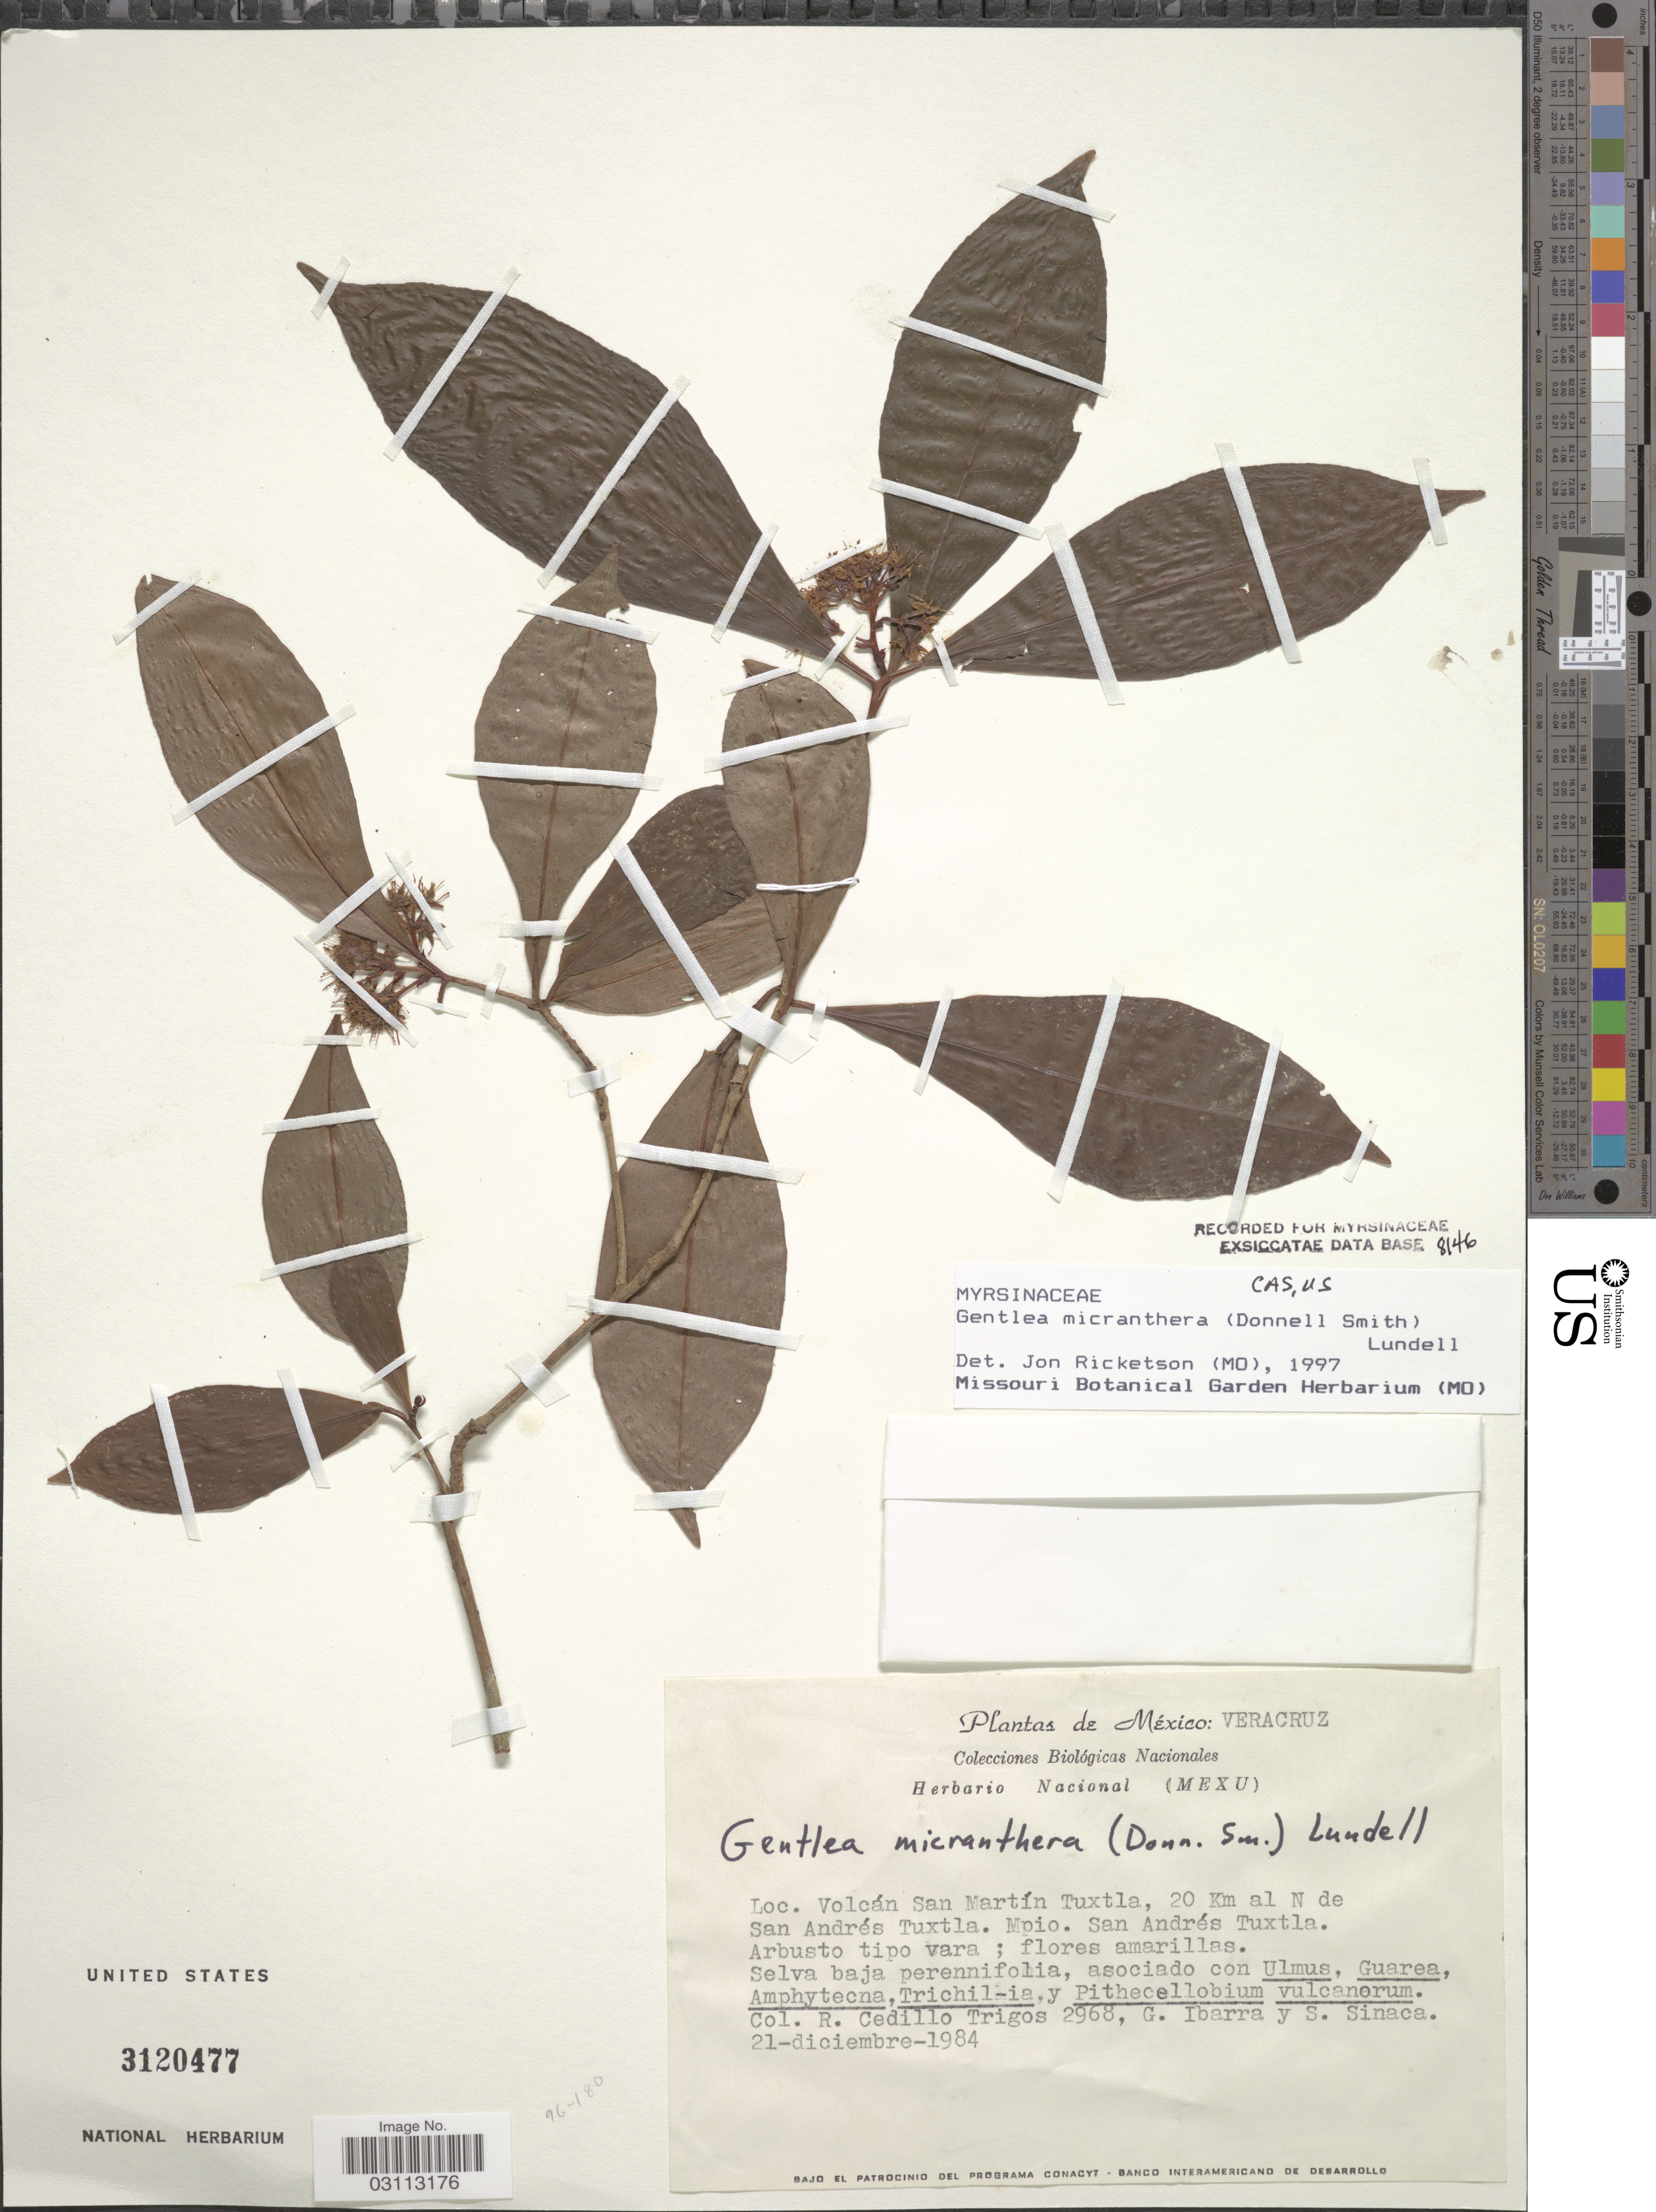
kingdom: Plantae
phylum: Tracheophyta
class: Magnoliopsida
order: Ericales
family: Primulaceae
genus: Gentlea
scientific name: Gentlea micranthera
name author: (Donn. Sm.) Lundell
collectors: R. CedilloT., G. Ibarra & S. Sinaca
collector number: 2968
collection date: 1984-12-21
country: Mexico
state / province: Veracruz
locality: Veracruz. Volcán San Martín Tuxtla, 20 Km al N de San Andrés Tuxtla. Mpio. San Andrés Tuxtla.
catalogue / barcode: US 3120477